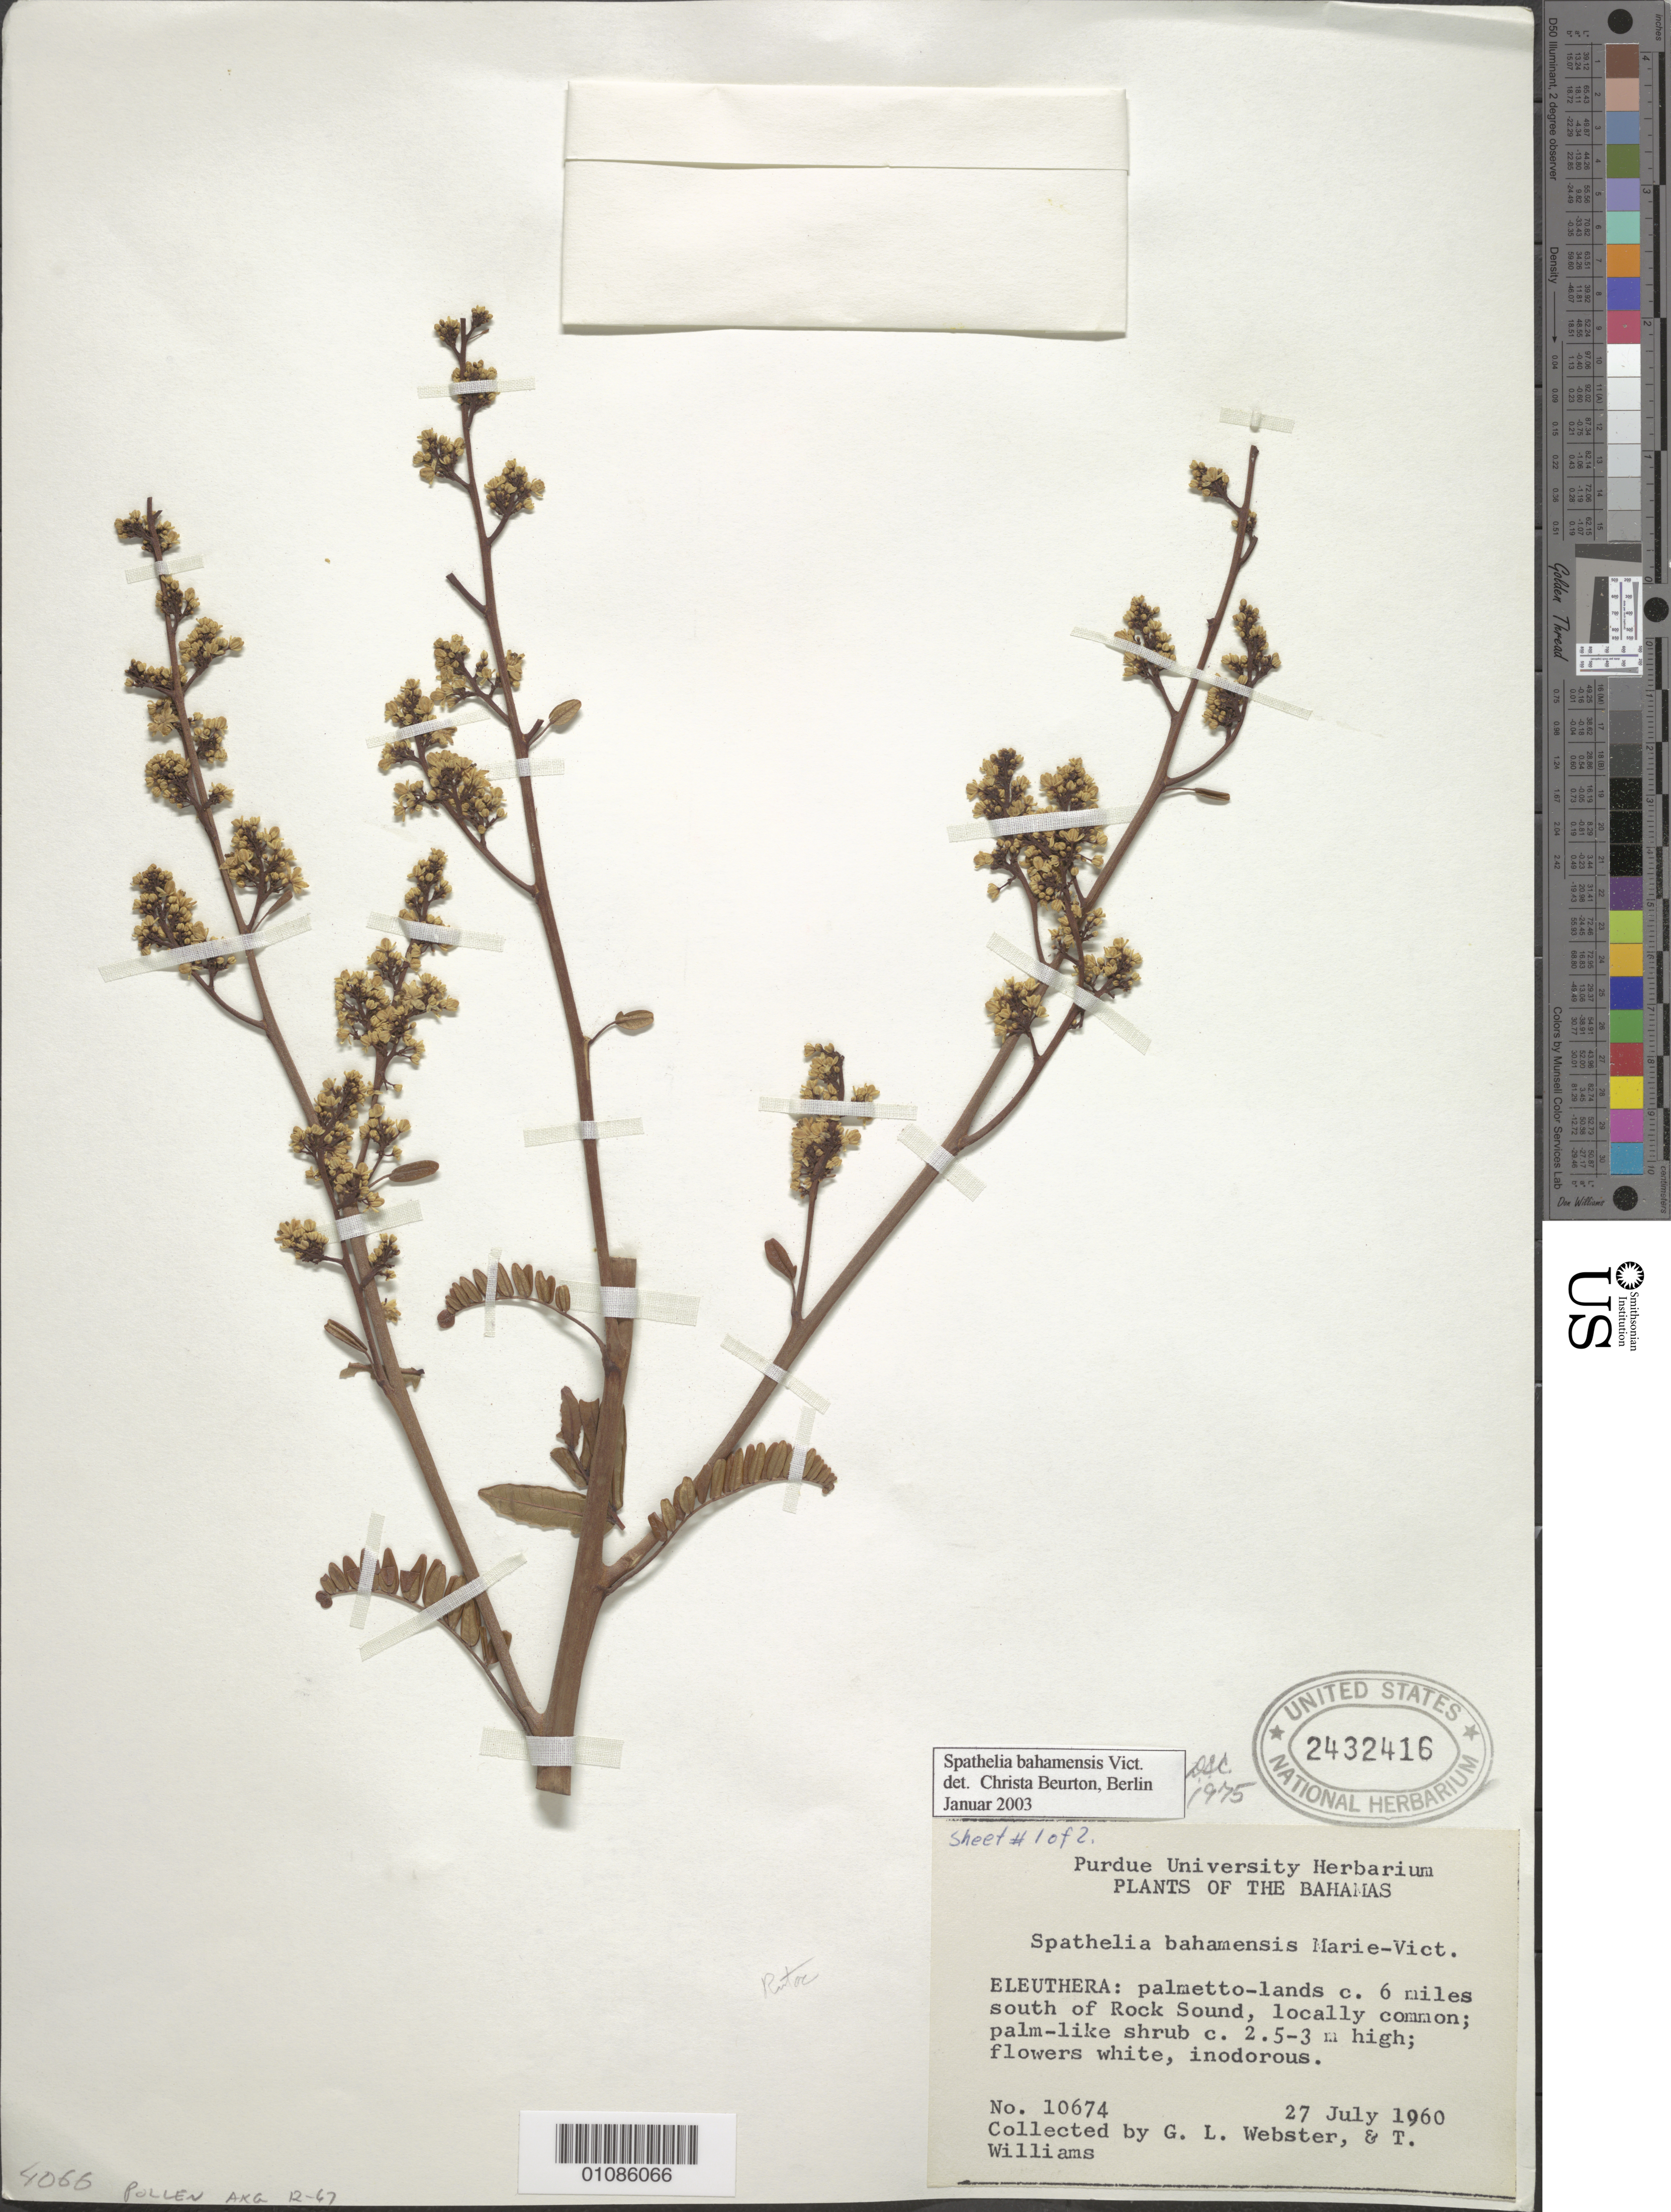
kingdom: Plantae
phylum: Tracheophyta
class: Magnoliopsida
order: Sapindales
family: Rutaceae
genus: Spathelia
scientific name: Spathelia bahamensis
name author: Vict.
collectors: G. L. Webster & T. Williams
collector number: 10674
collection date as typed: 27 Jul 1960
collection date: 1960-07-27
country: Bahamas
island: Eleuthera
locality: Palmetto-lands 6 miles S of Rock Sound, locally common;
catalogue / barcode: US 2432416